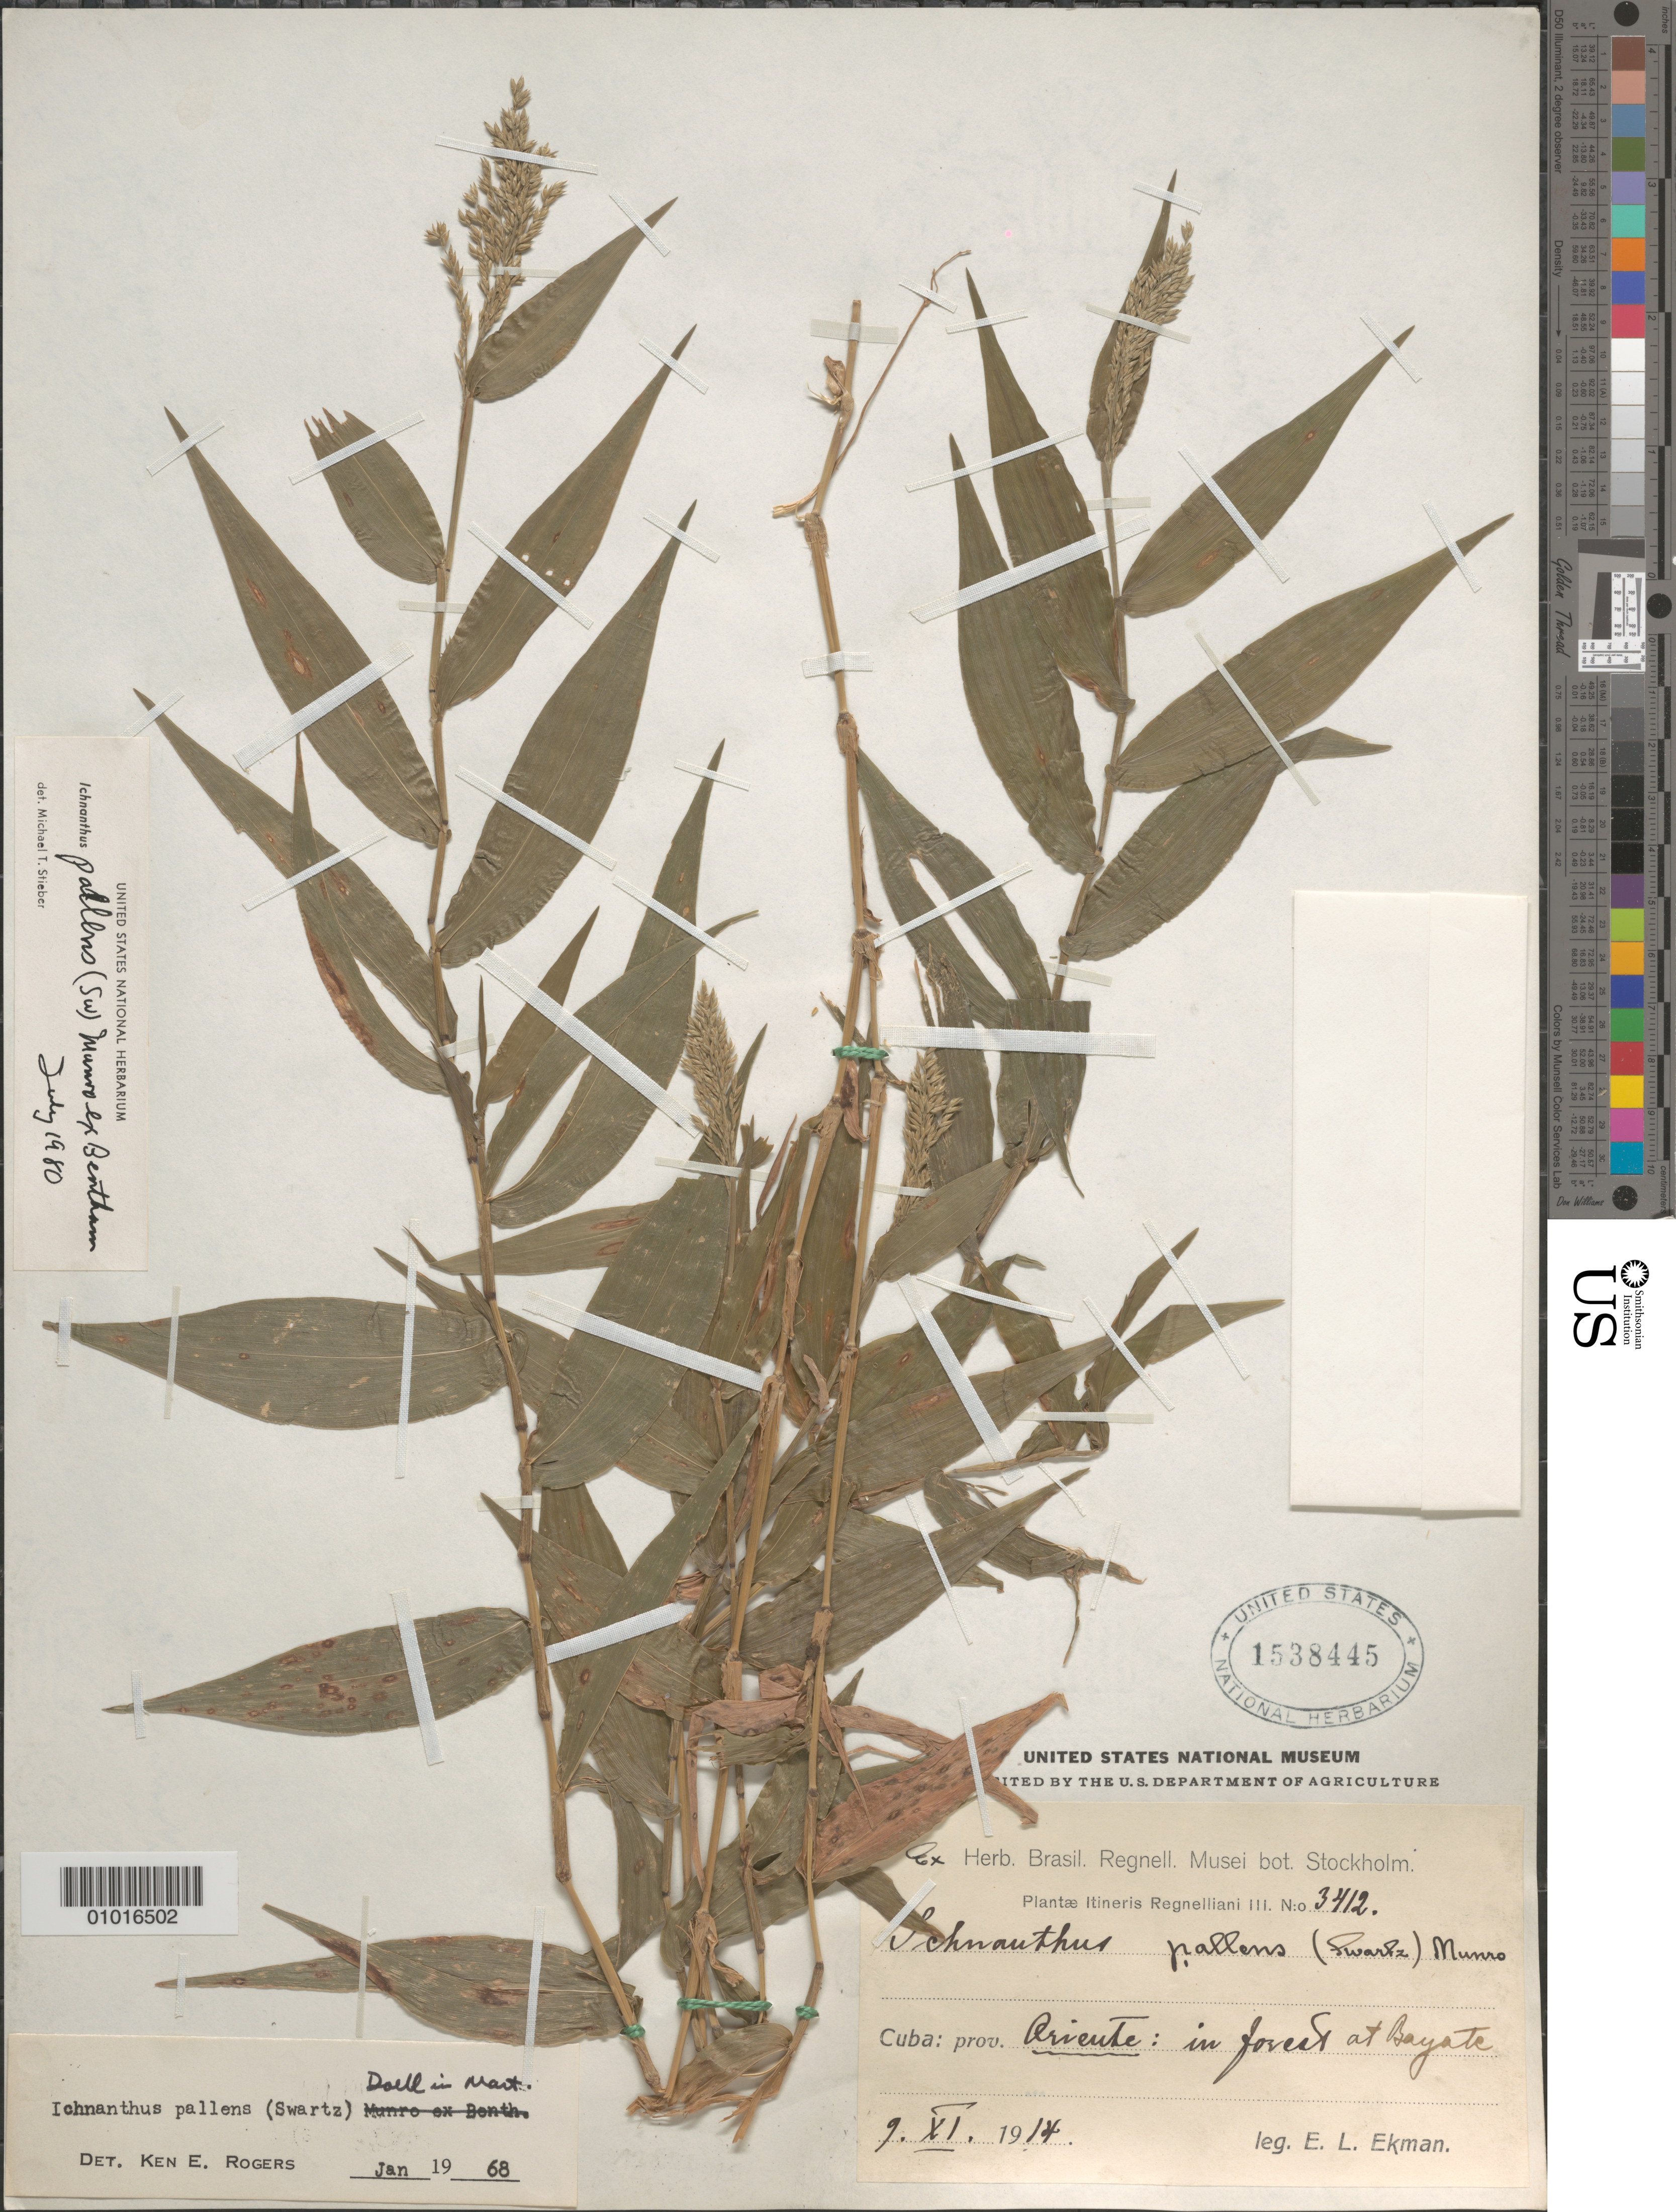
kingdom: Plantae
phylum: Tracheophyta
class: Liliopsida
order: Poales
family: Poaceae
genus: Ichnanthus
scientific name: Ichnanthus pallens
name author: (Sw.) Munro ex Benth.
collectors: E. L. Ekman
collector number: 3412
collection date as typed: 09 Nov 1914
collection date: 1914-11-09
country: Cuba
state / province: Oriente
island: Cuba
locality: In the forest of Bayate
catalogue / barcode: US 1538445